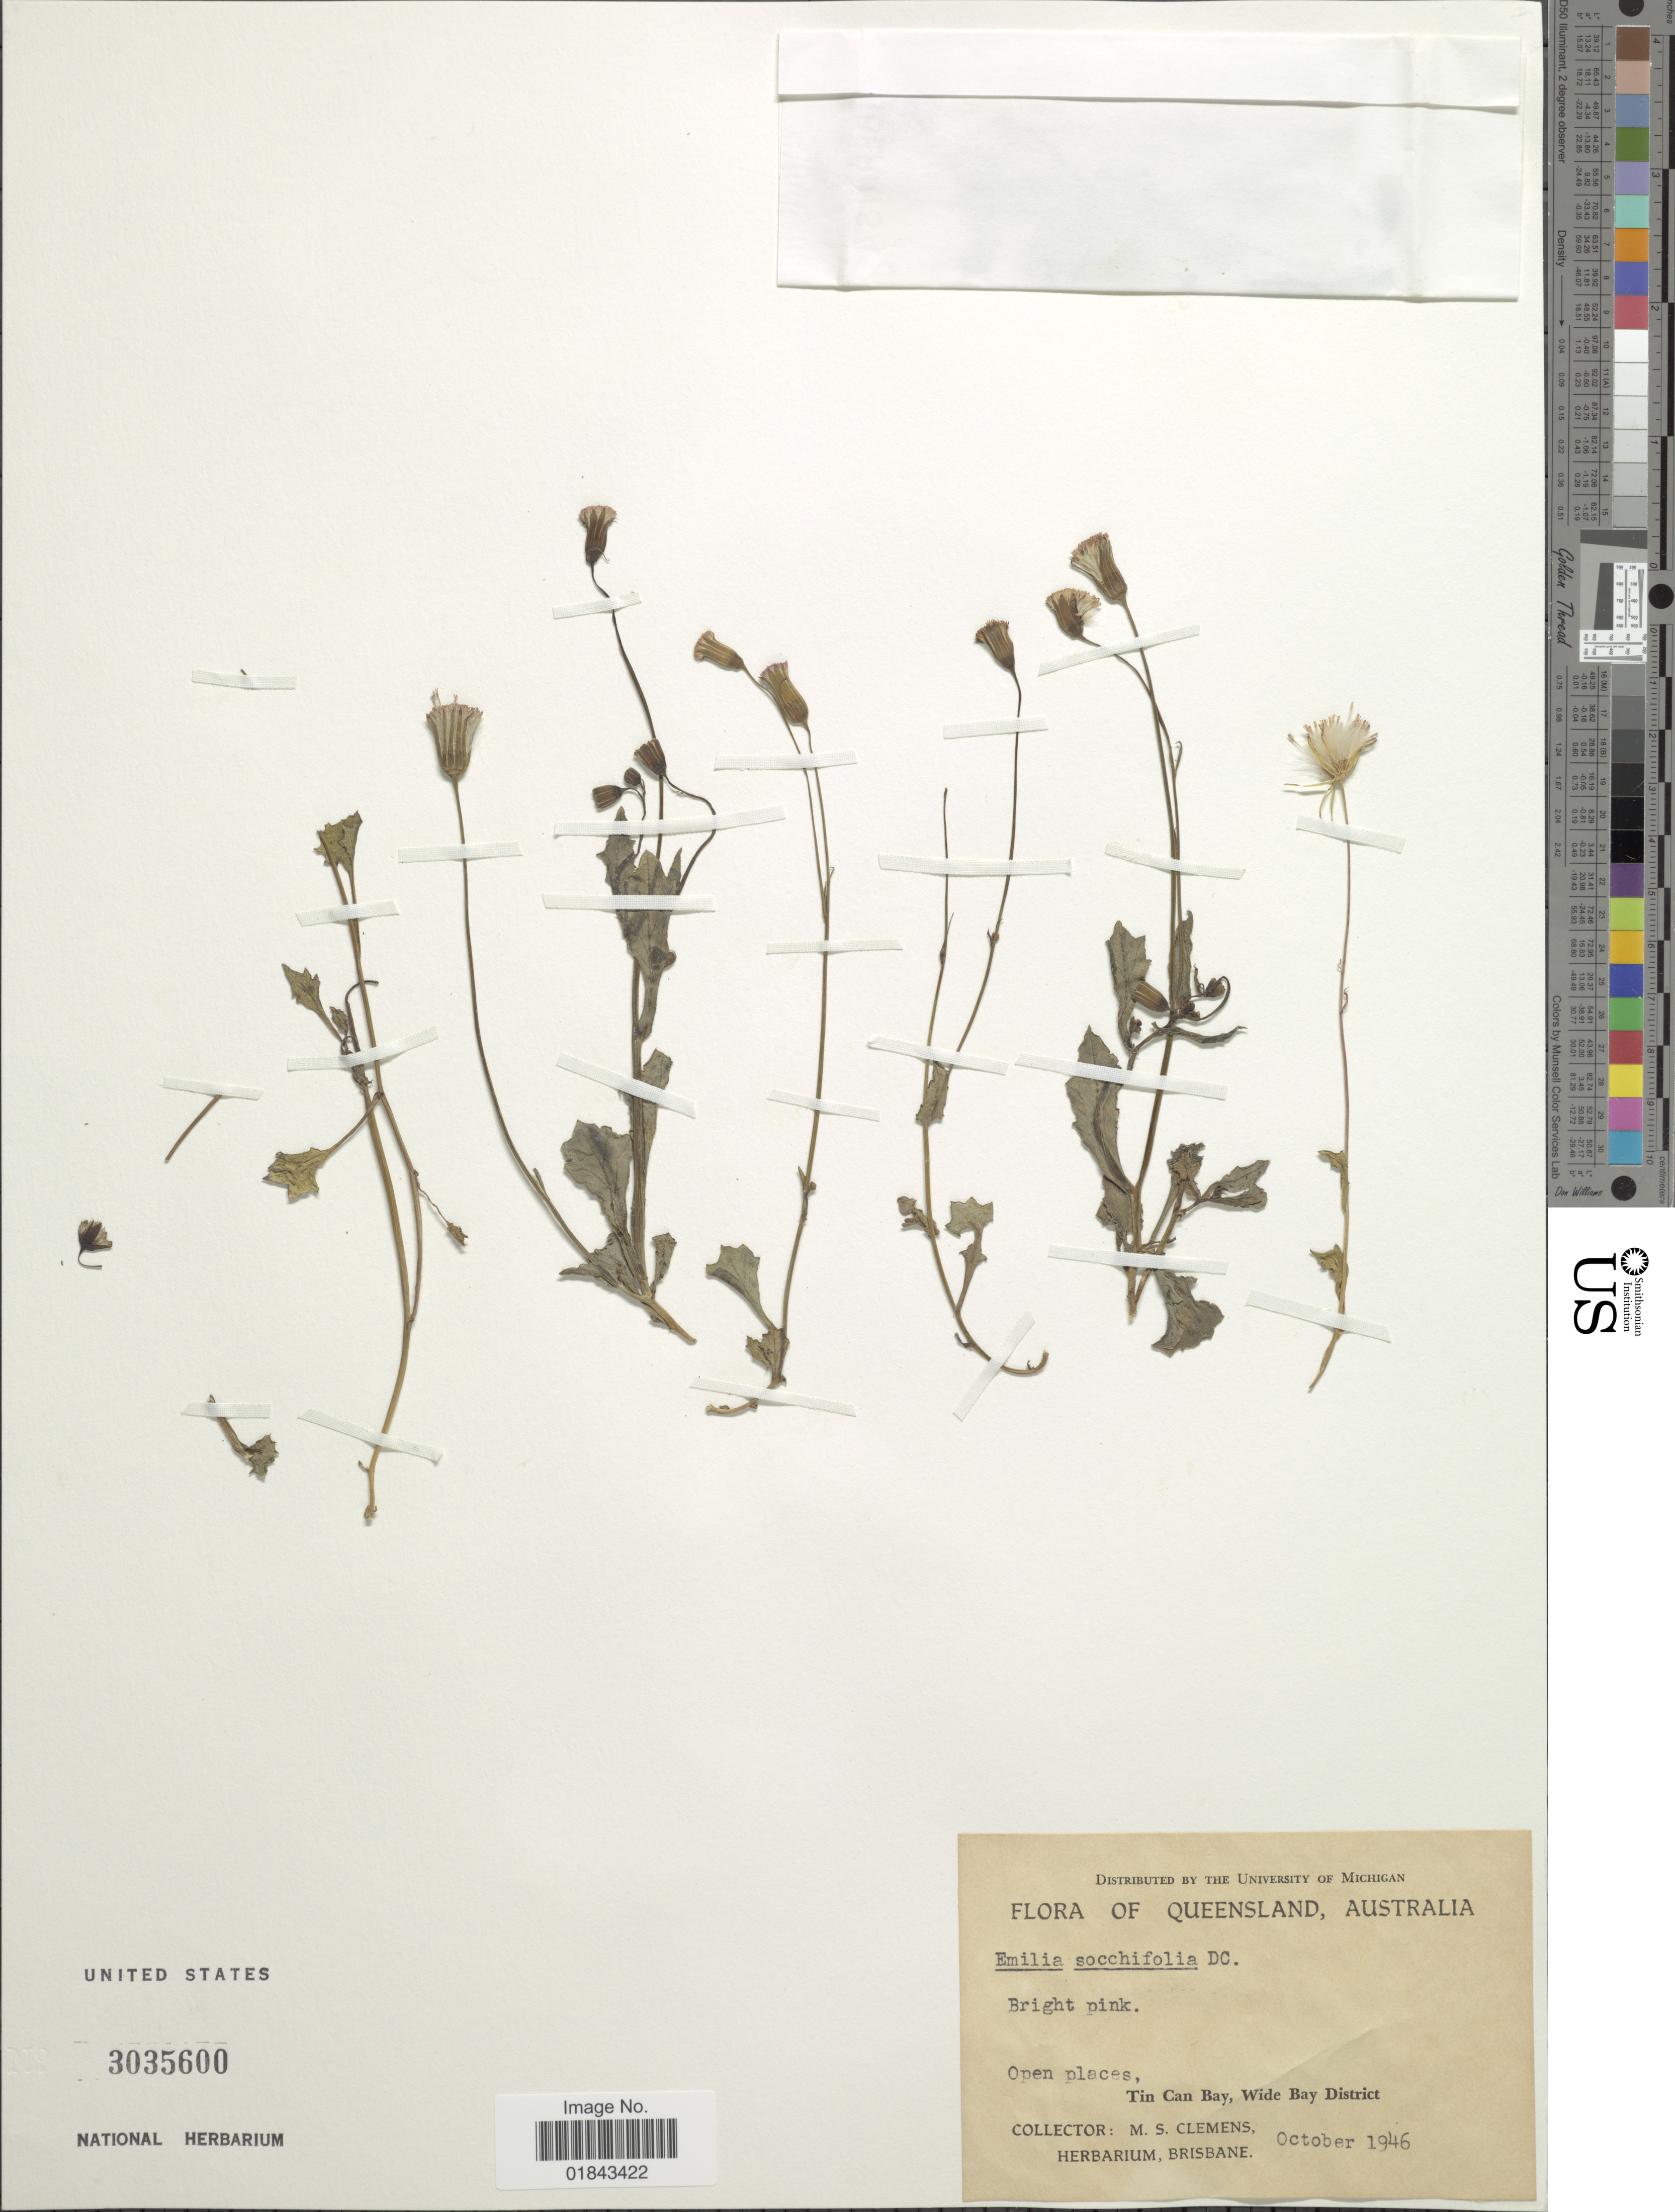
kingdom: Plantae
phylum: Tracheophyta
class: Magnoliopsida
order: Asterales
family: Asteraceae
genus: Emilia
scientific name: Emilia sonchifolia var. sonchifolia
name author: (L.) DC.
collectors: M. S. Clemens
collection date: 1946-10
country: Australia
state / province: Queensland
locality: Open places, Tin Can Bay, Wide Bay District.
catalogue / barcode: US 3035600